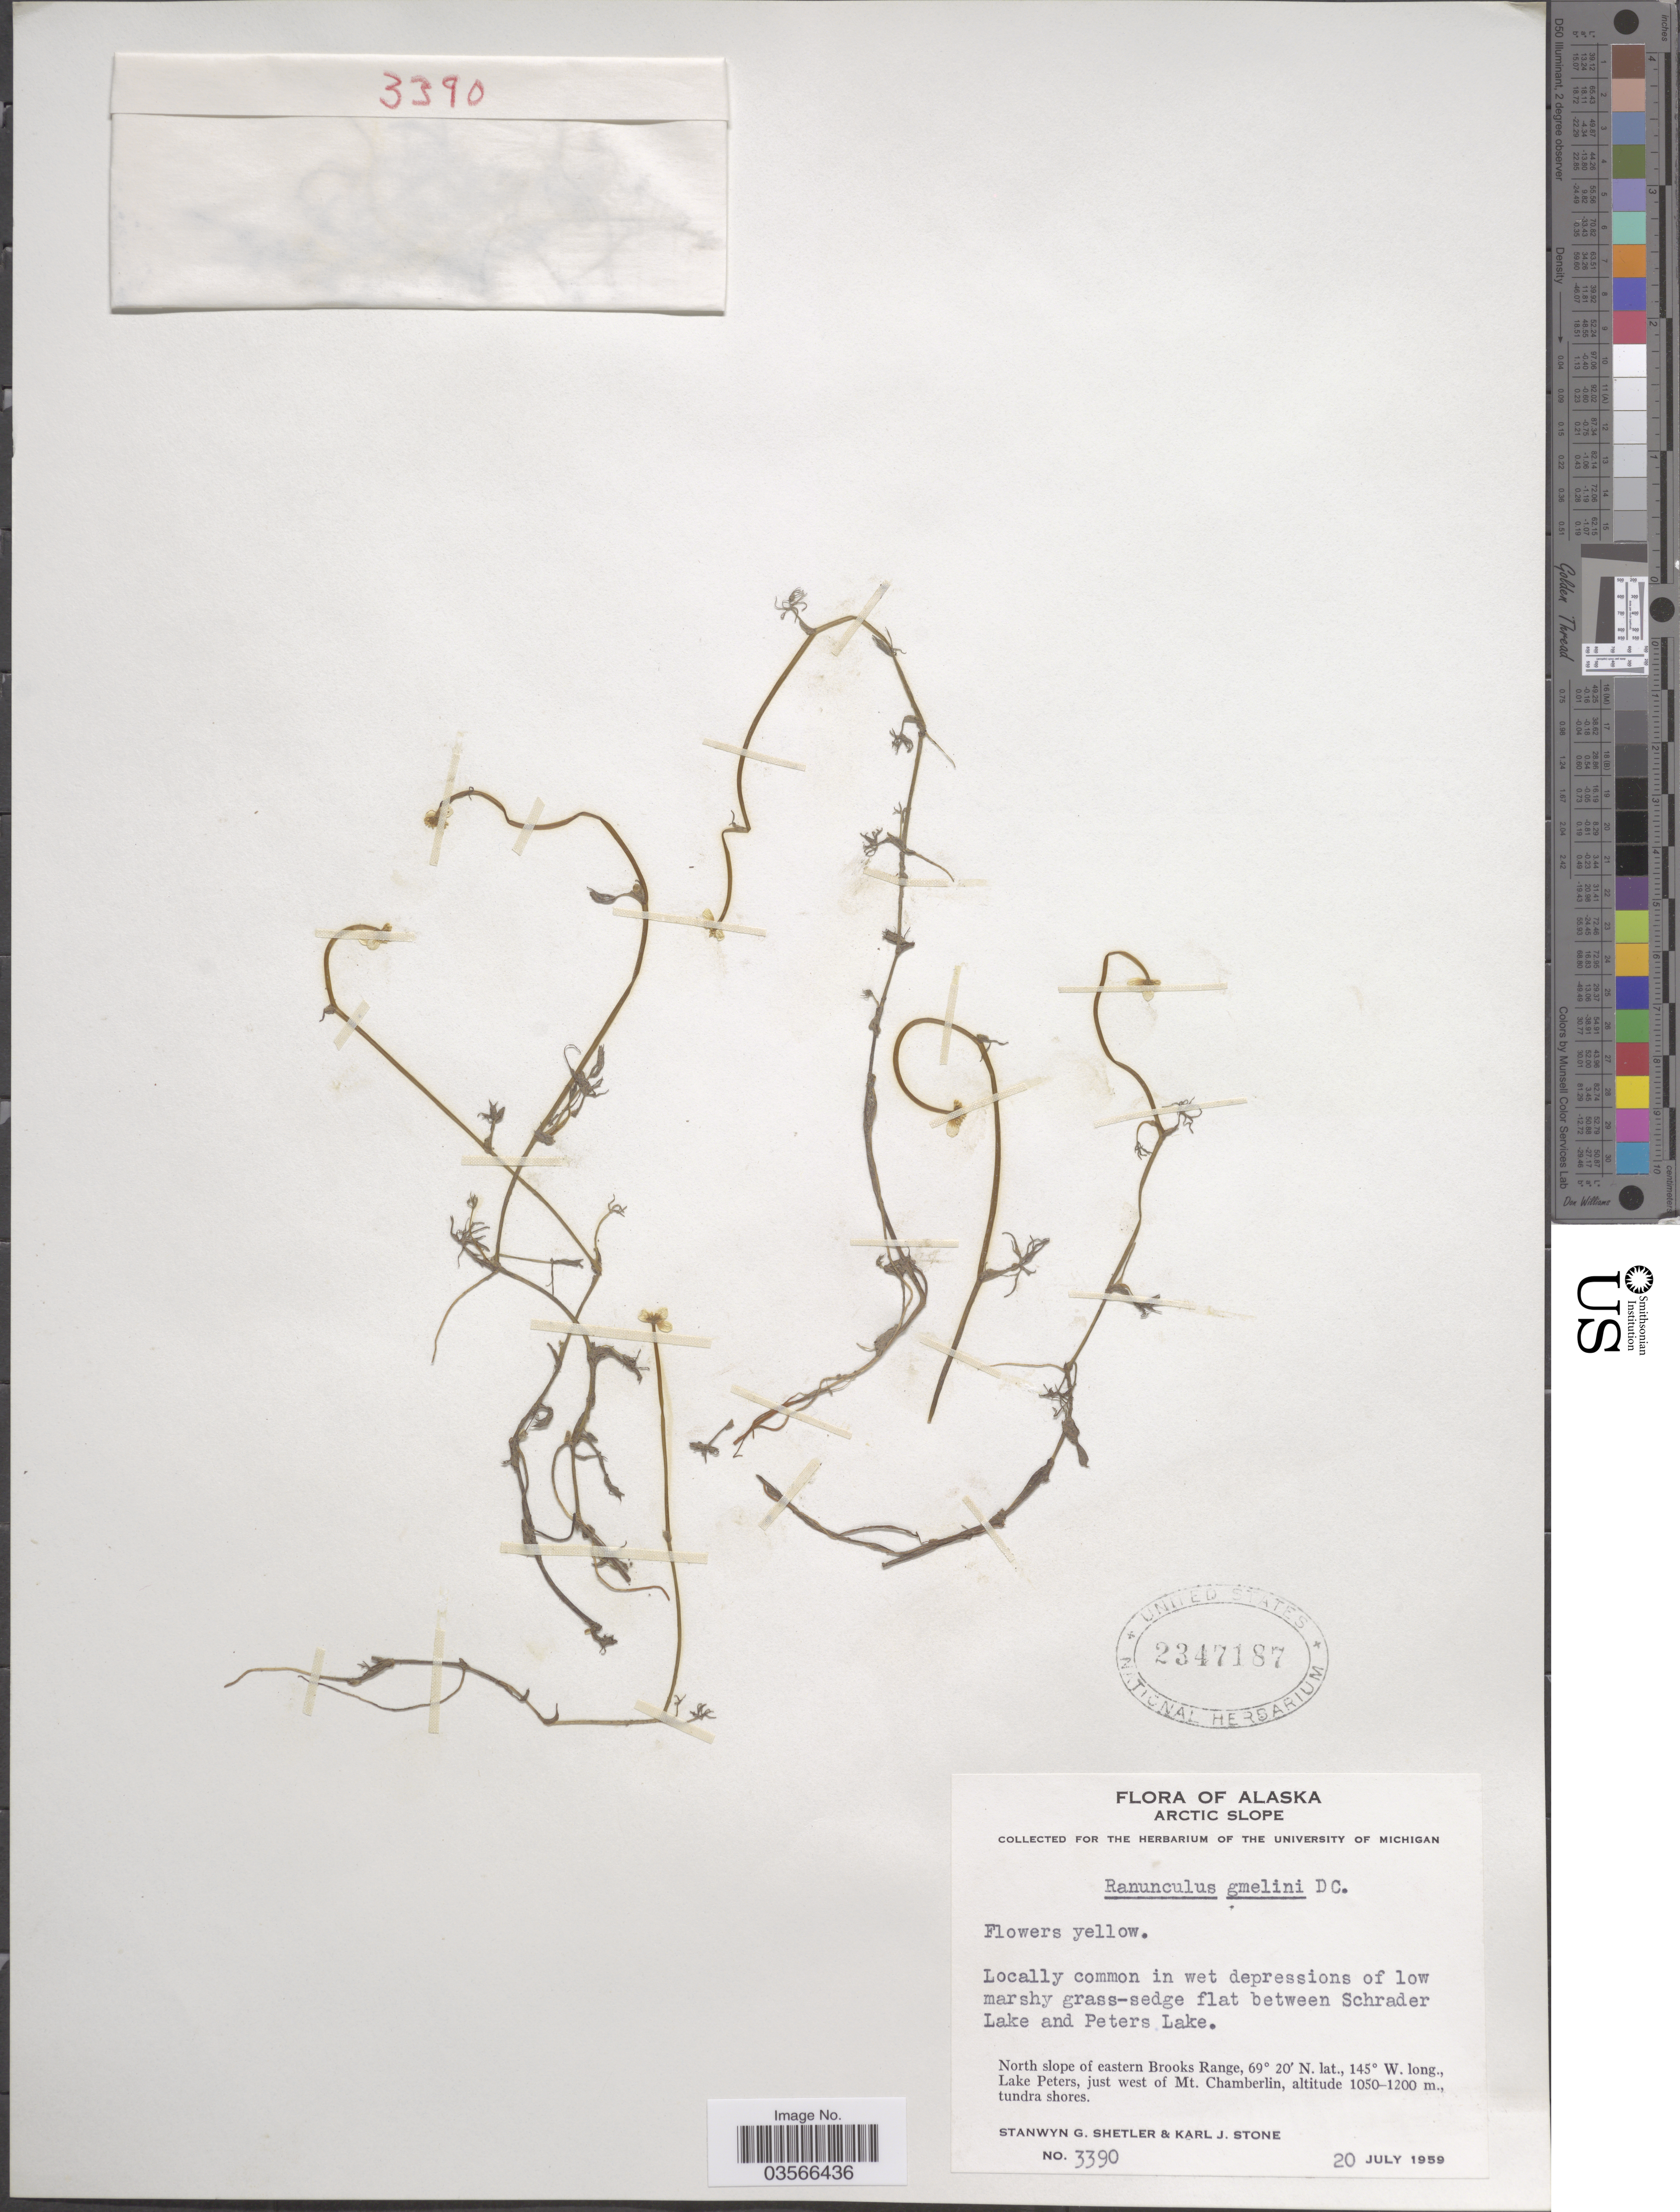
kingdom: Plantae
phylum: Tracheophyta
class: Magnoliopsida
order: Ranunculales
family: Ranunculaceae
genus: Ranunculus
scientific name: Ranunculus gmelinii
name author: DC.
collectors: S. Shetler & K. J. Stone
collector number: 3390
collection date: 1959-07-20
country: United States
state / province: Alaska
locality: Arctic Slope. Between Schrader Lake and Peters Lake. North slope of eastern Brooks Range. Lake Peters, just west of Mt. Chamberlin.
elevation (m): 1050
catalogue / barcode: US 2347187